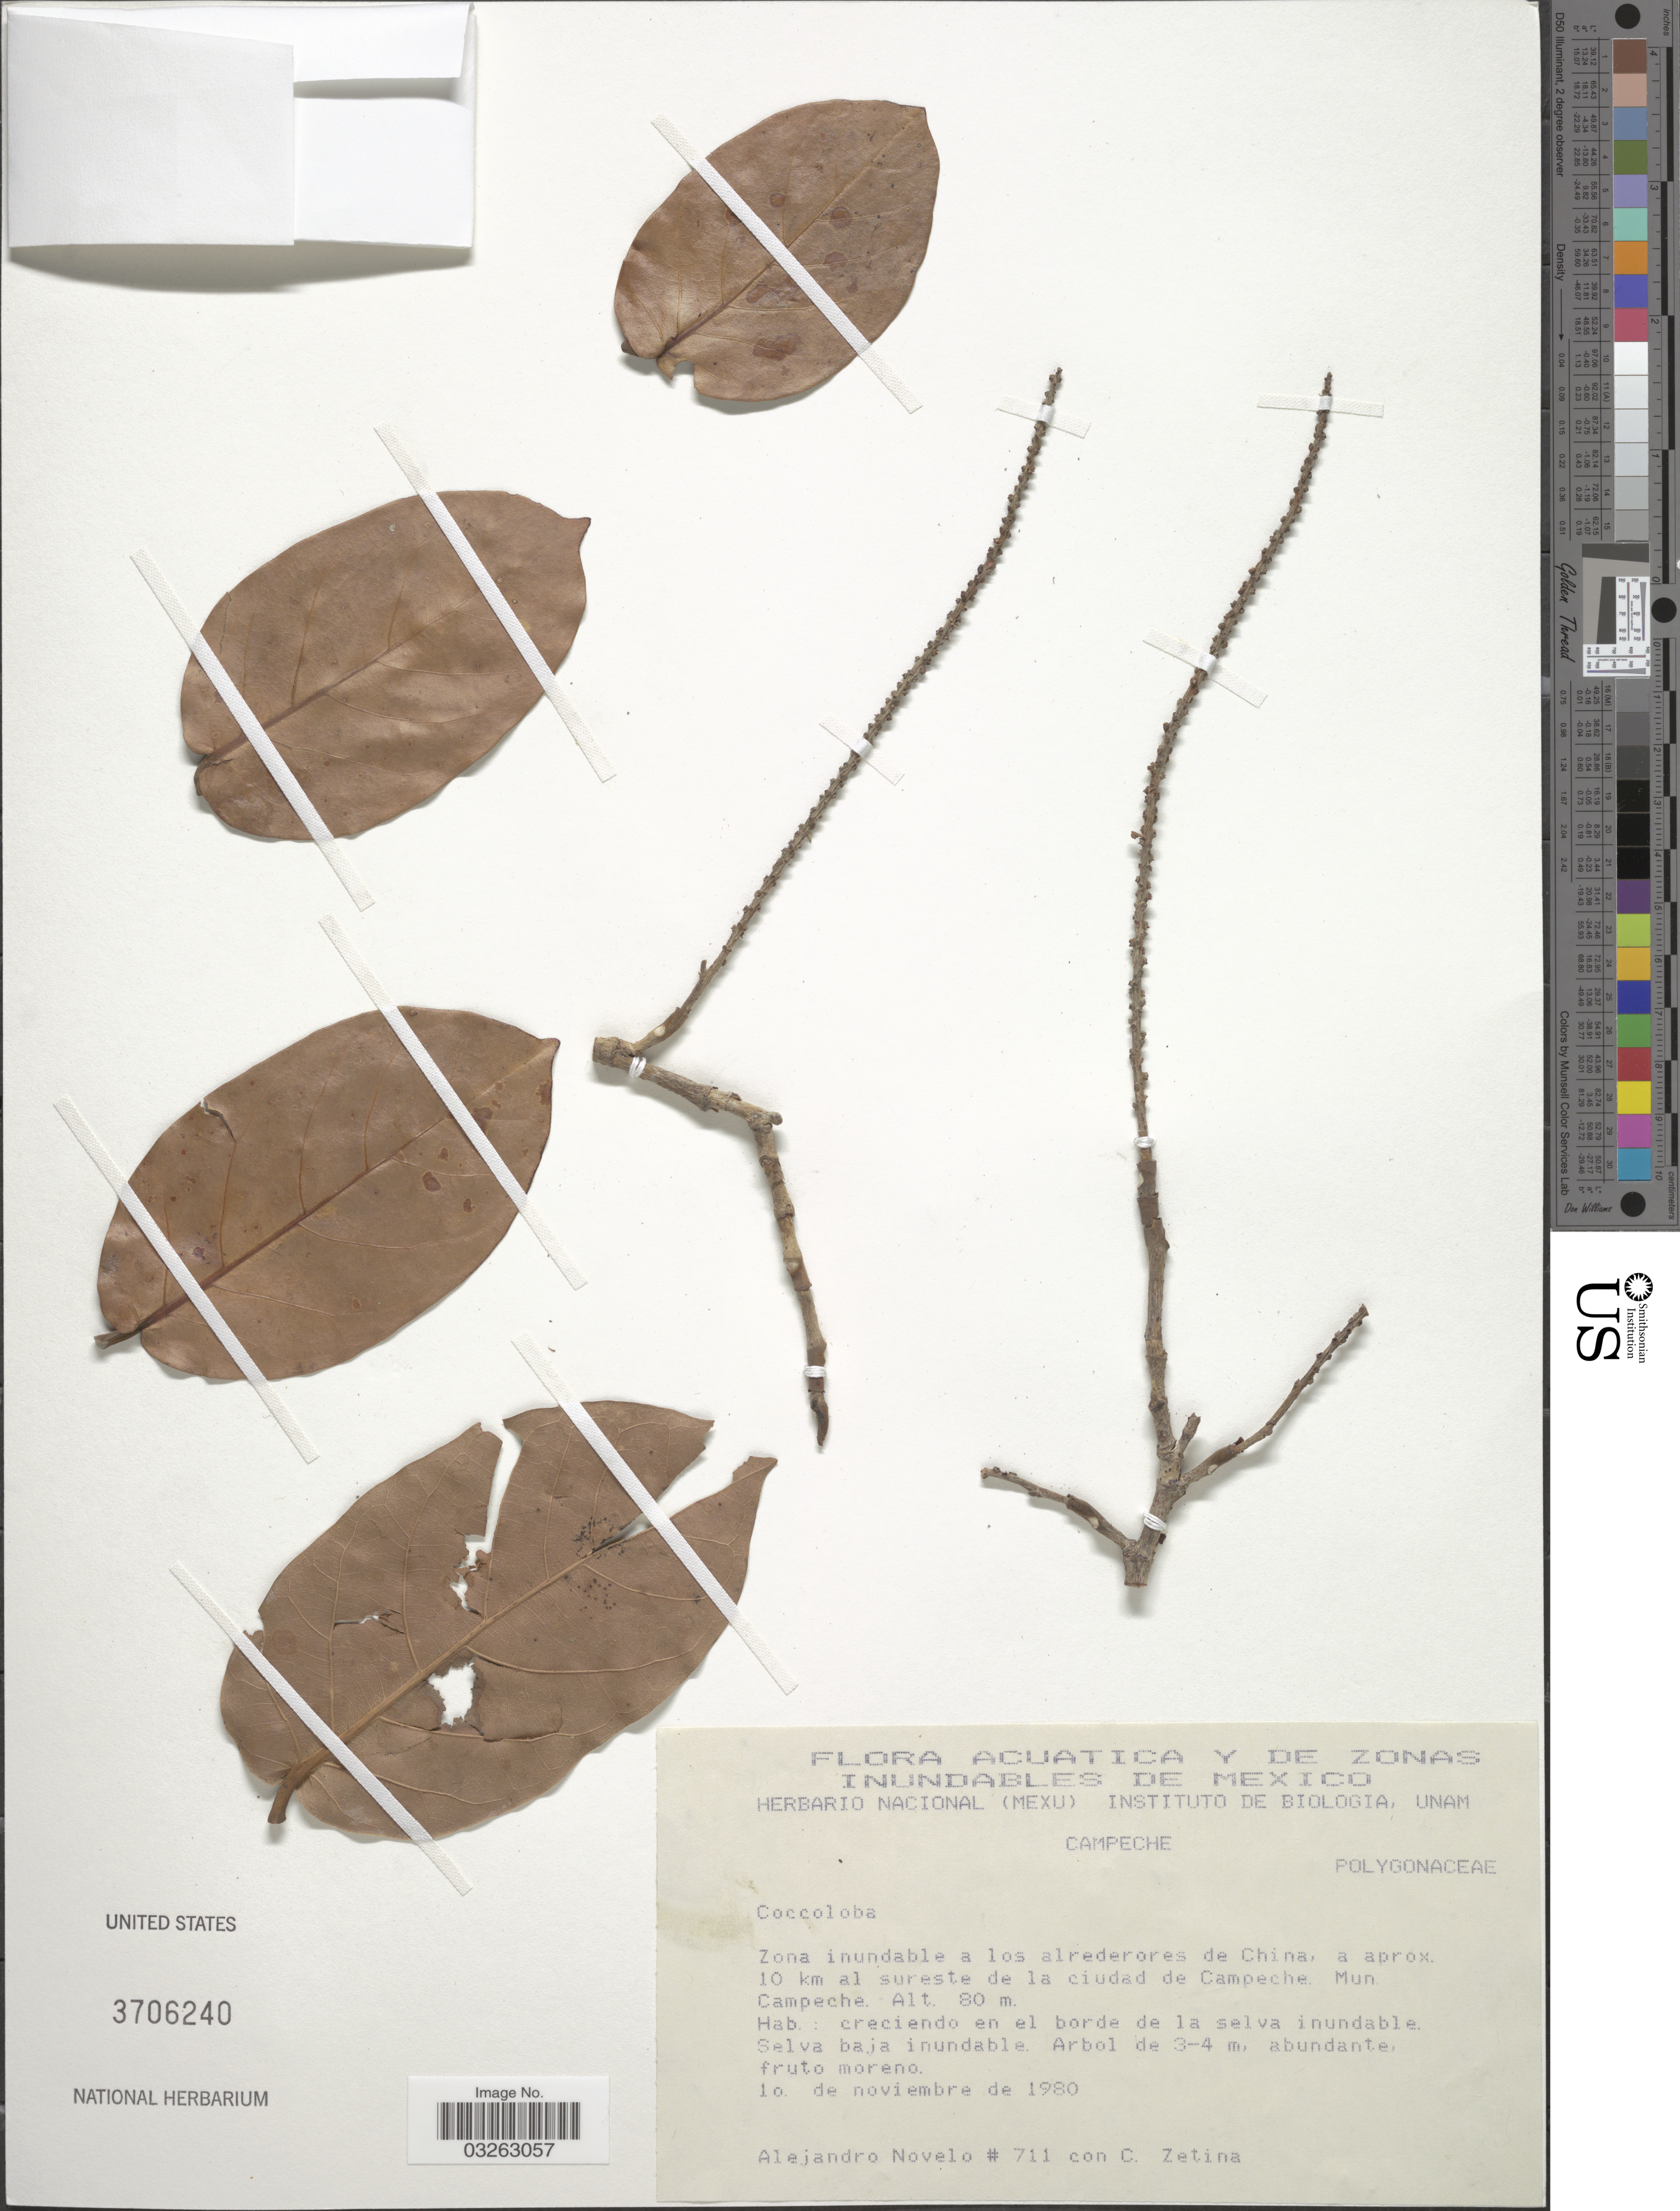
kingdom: Plantae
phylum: Tracheophyta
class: Magnoliopsida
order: Caryophyllales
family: Polygonaceae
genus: Coccoloba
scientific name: Coccoloba sp.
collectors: A. Novelo & C. Zetina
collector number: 711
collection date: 1980-11-10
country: Mexico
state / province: Campeche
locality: Acuatica y de zonas inundables de Mexico, Campeche, Zona inundable a los alrededores de China, a aprox. 10 km al sureste de la ciudad de Campeche Mun. Campeche.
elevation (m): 80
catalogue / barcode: US 3706240